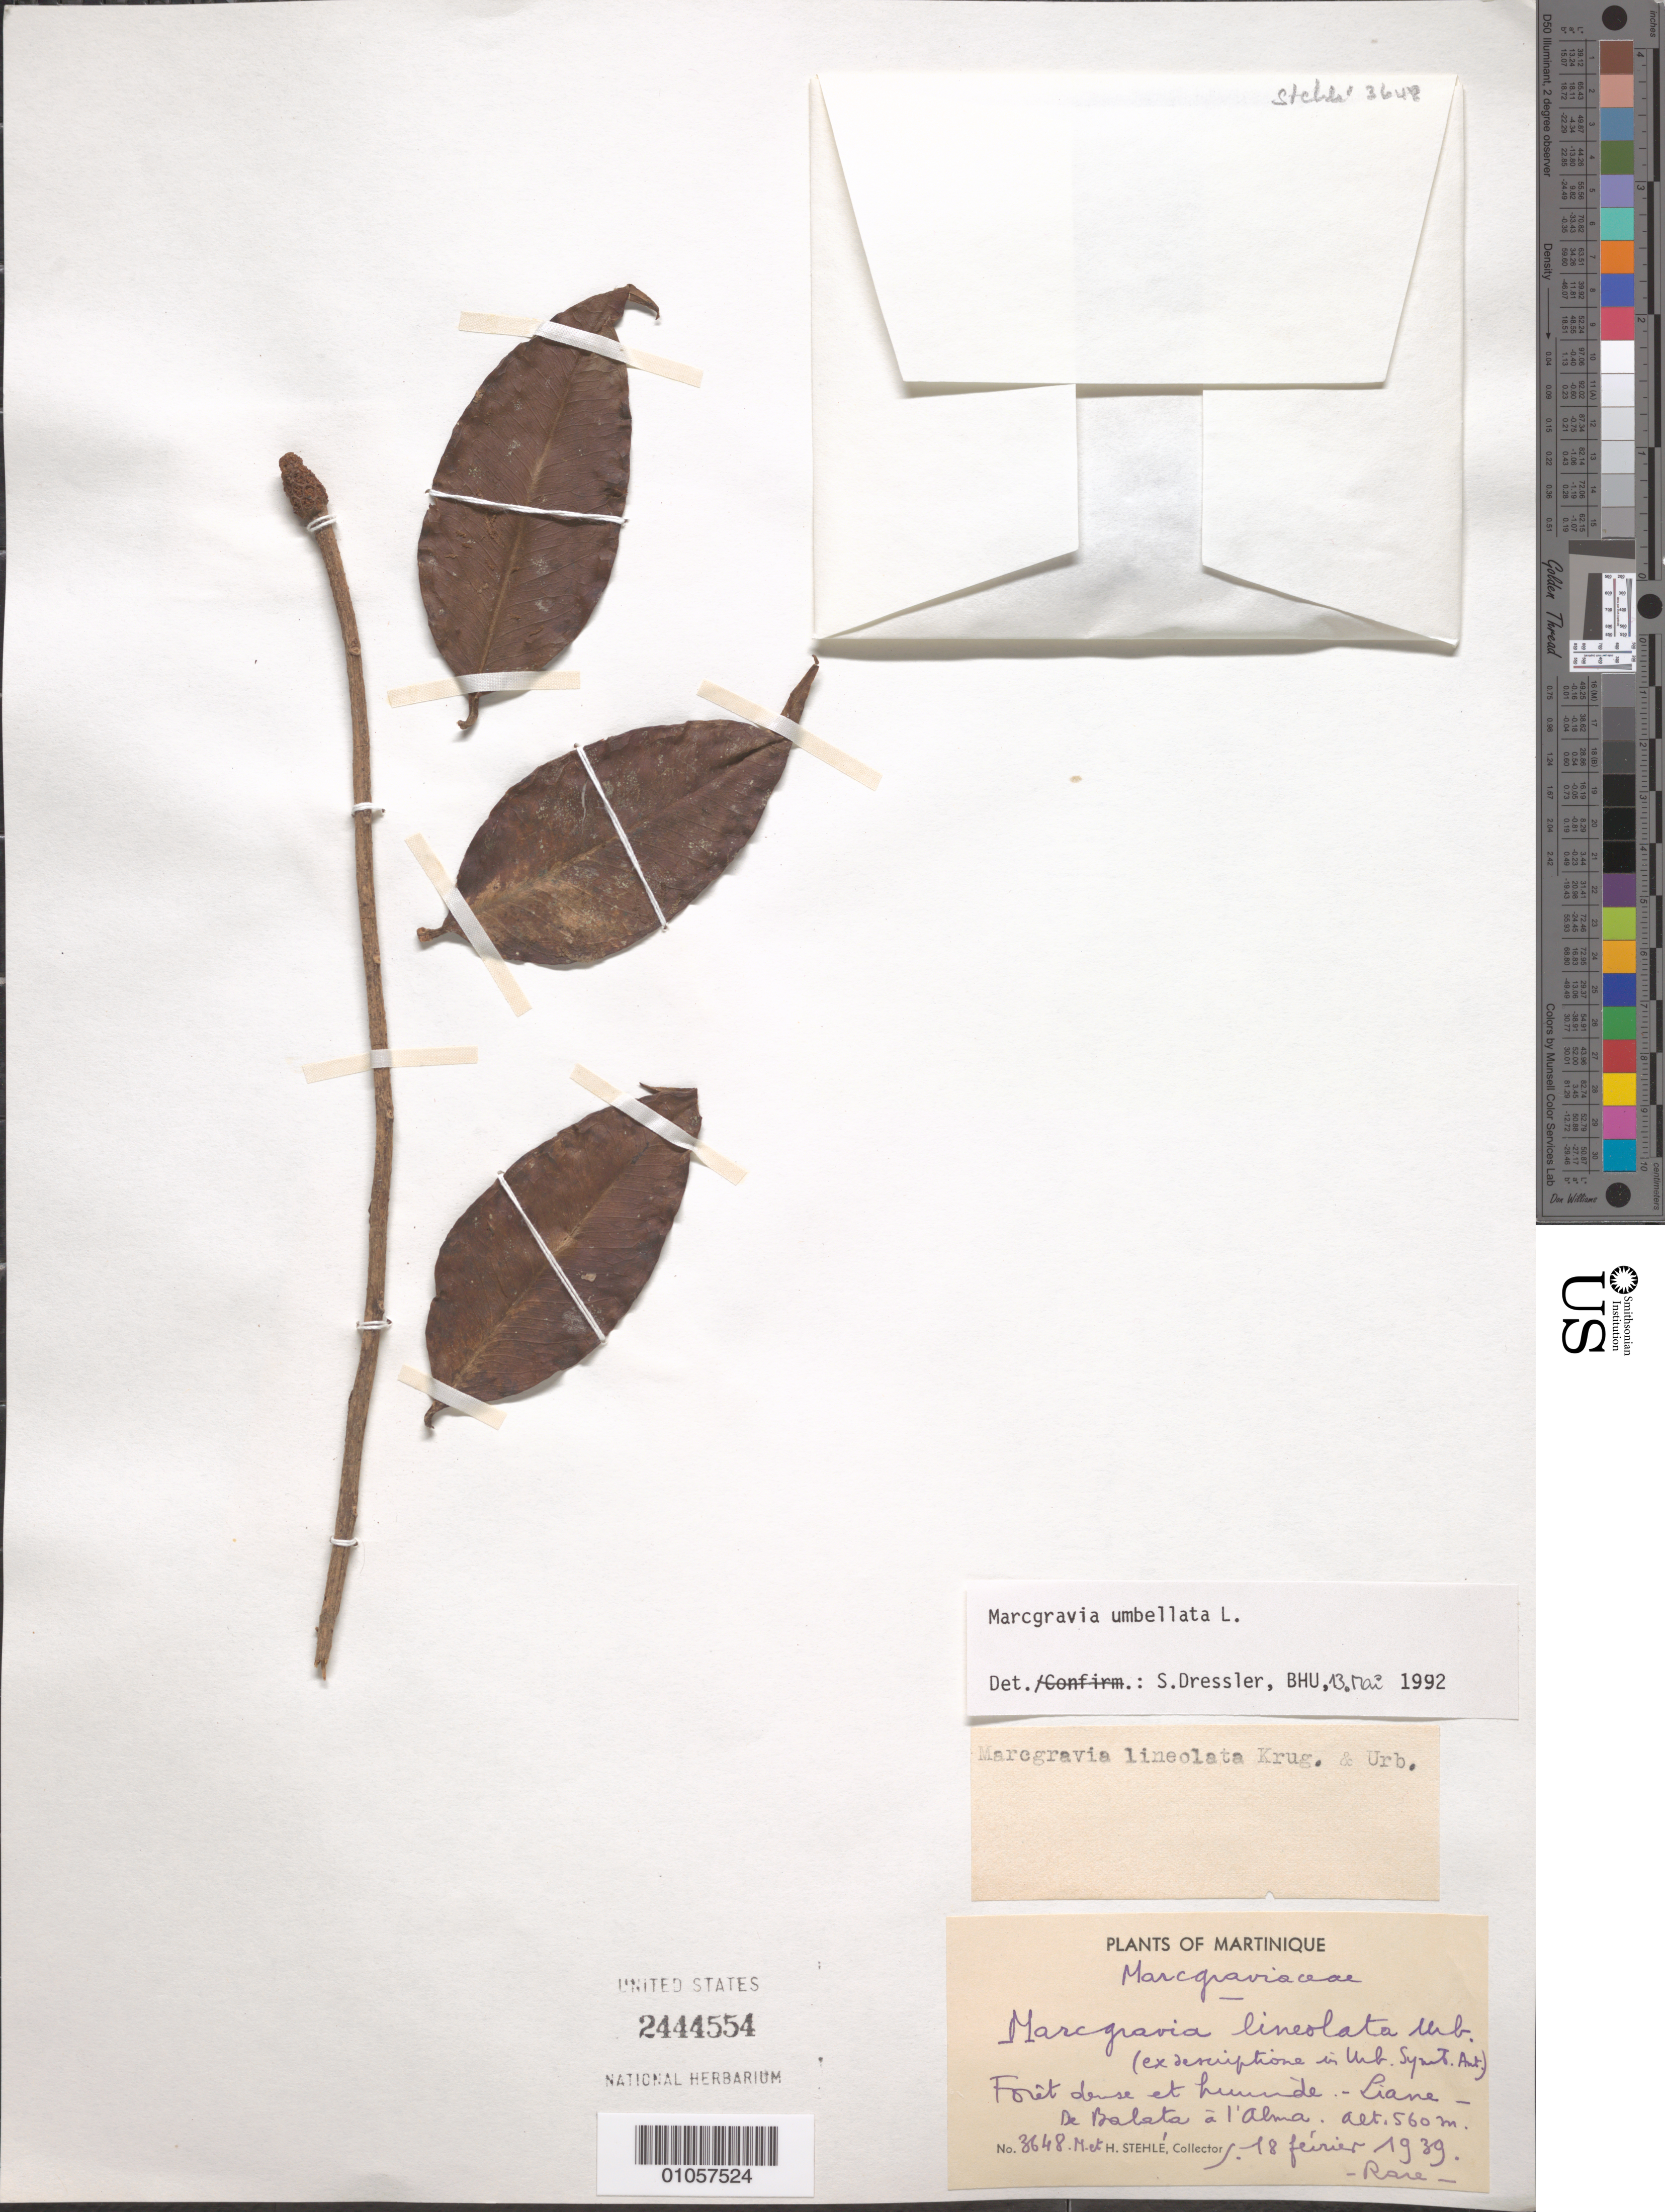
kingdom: Plantae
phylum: Tracheophyta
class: Magnoliopsida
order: Ericales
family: Marcgraviaceae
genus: Marcgravia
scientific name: Marcgravia umbellata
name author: L.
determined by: Dressler, S., (FR), Forschungsinstitut Und Naturmuseum Senckenberg (GERMANY)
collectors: H. Stehlé & M. Stehlé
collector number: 3648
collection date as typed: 18 Feb 1939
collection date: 1939-02-18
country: Martinique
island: Martinique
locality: Balata à l'Alma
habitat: Forêt dense et humide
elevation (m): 560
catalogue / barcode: US 2444554